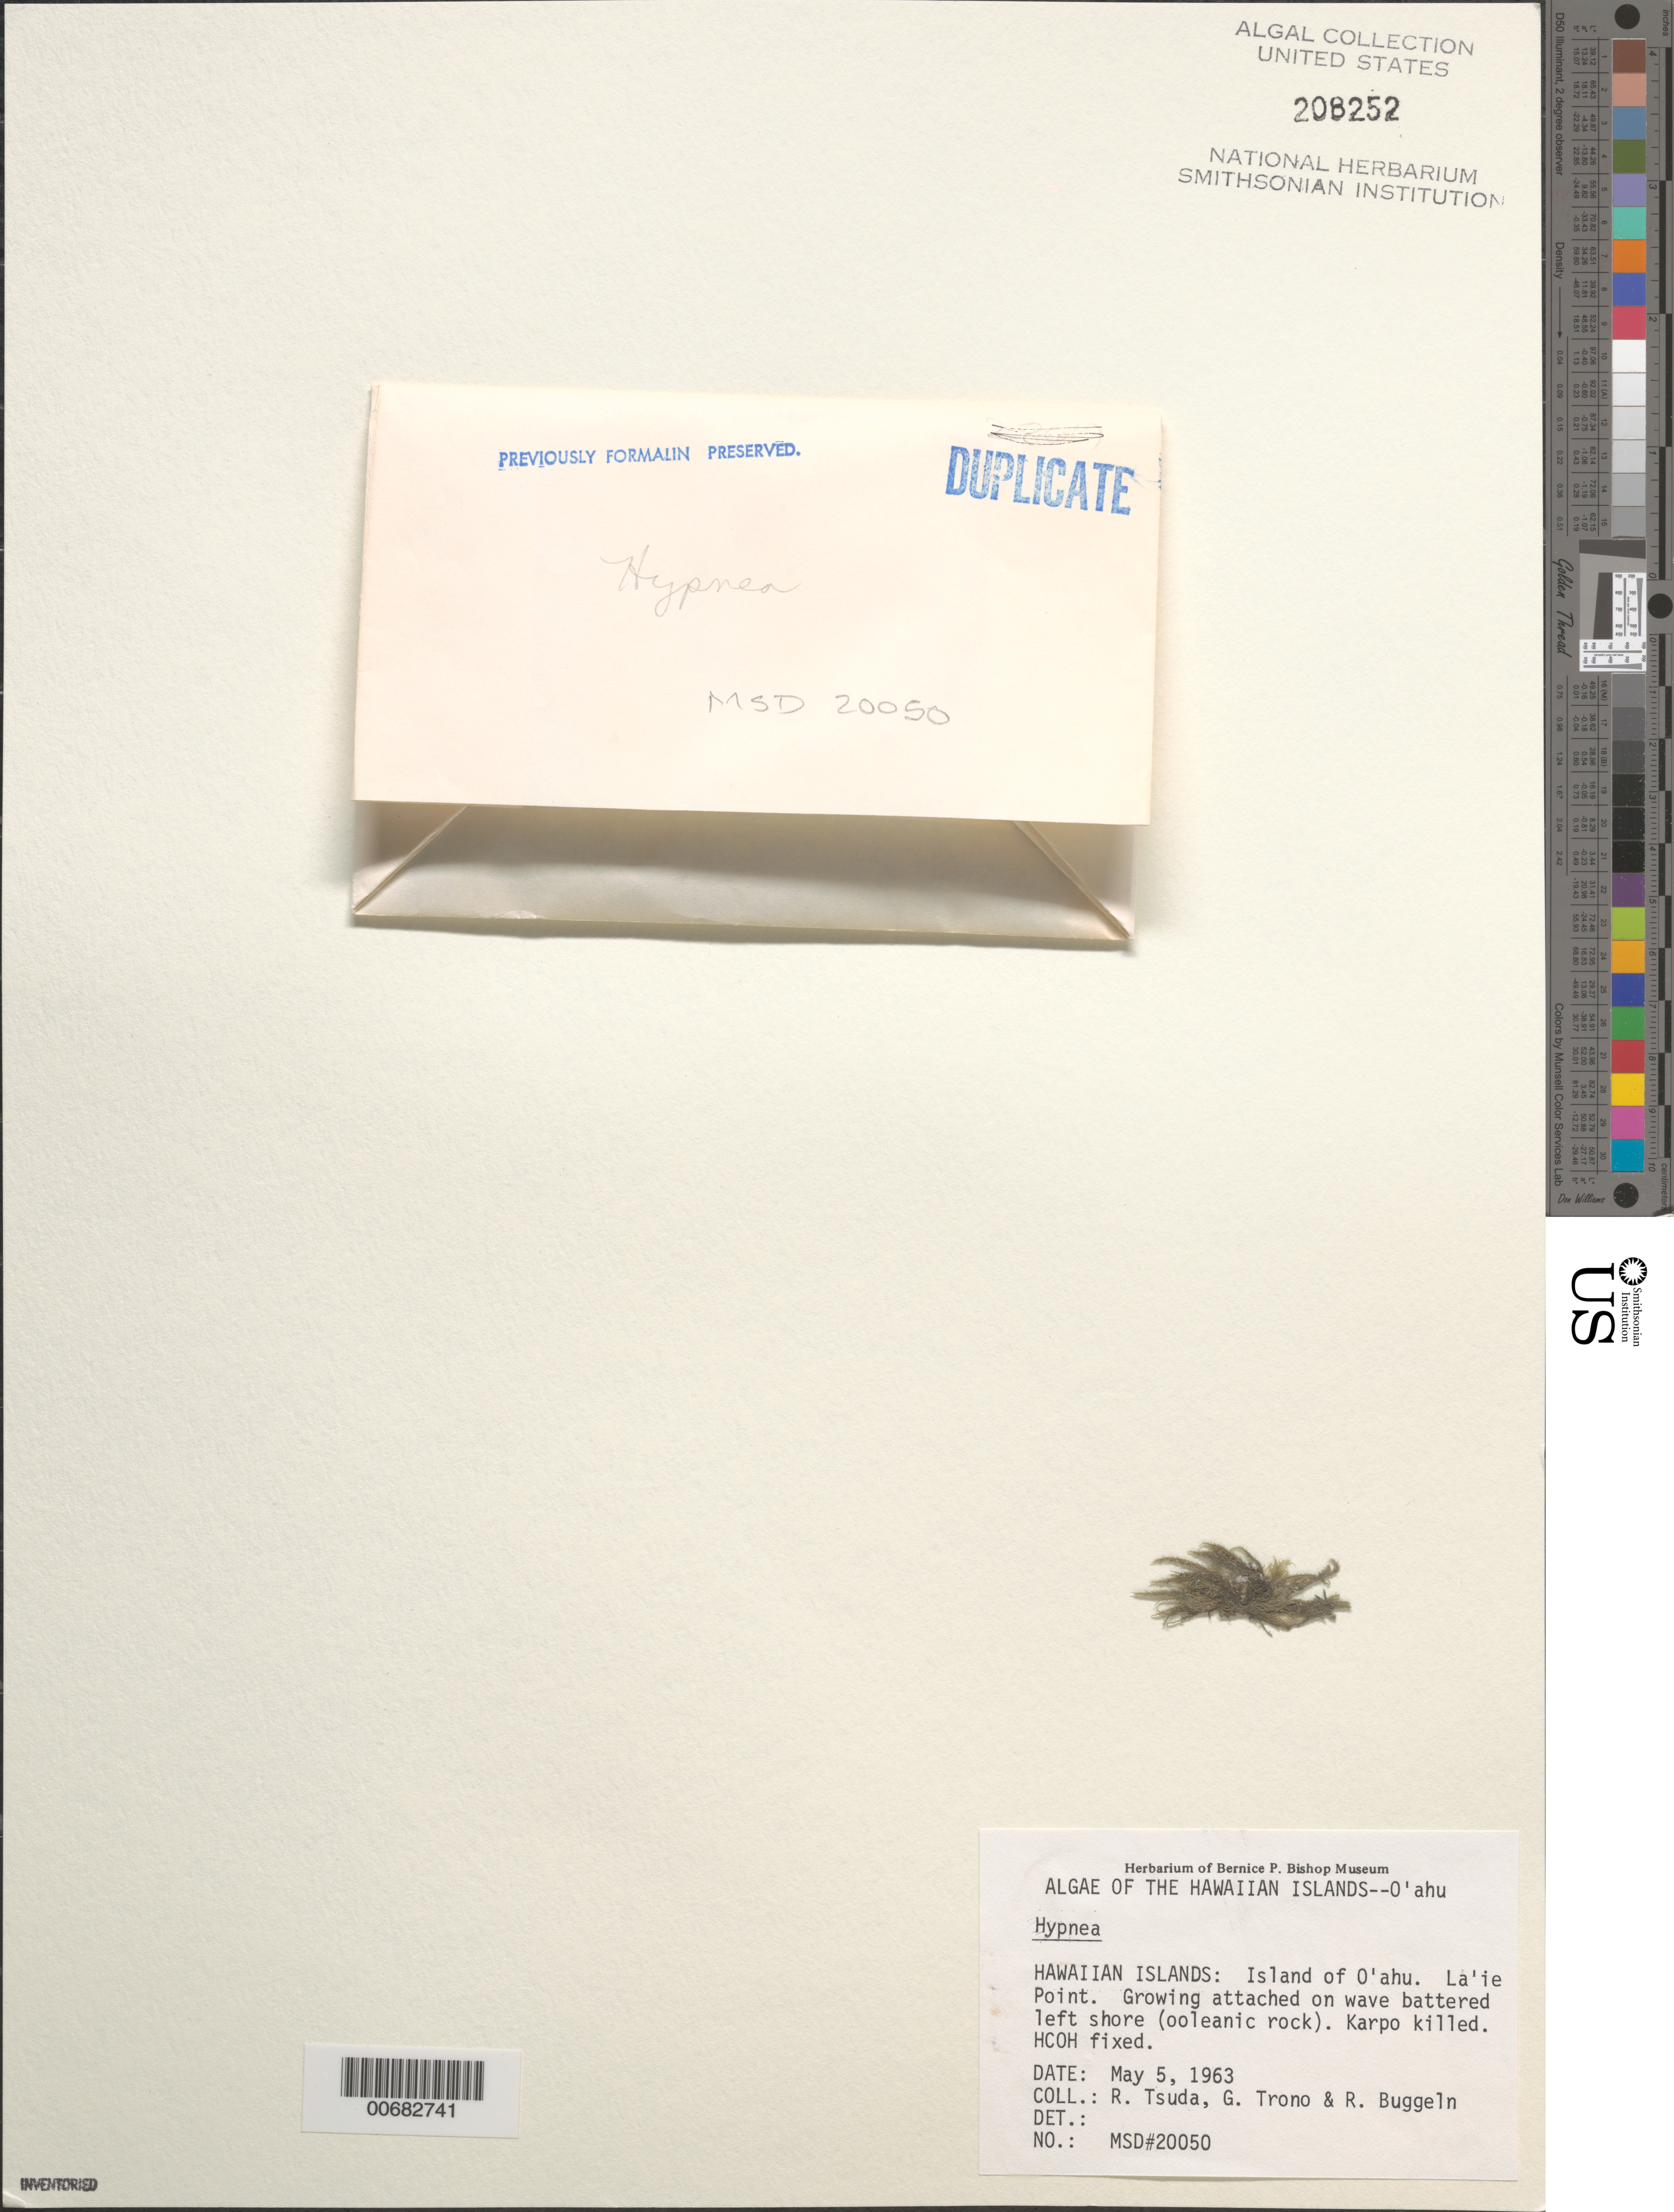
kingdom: Plantae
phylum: Rhodophyta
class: Florideophyceae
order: Gigartinales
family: Cystocloniaceae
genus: Hypnea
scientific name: Hypnea sp.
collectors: R. Tsuda, G. Trono & R. Buggeln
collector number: MSD 20050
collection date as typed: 05 May 1963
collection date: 1963-05-05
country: United States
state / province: Hawaii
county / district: Honolulu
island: Oahu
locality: Laie, Laie Point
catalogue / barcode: US 208252